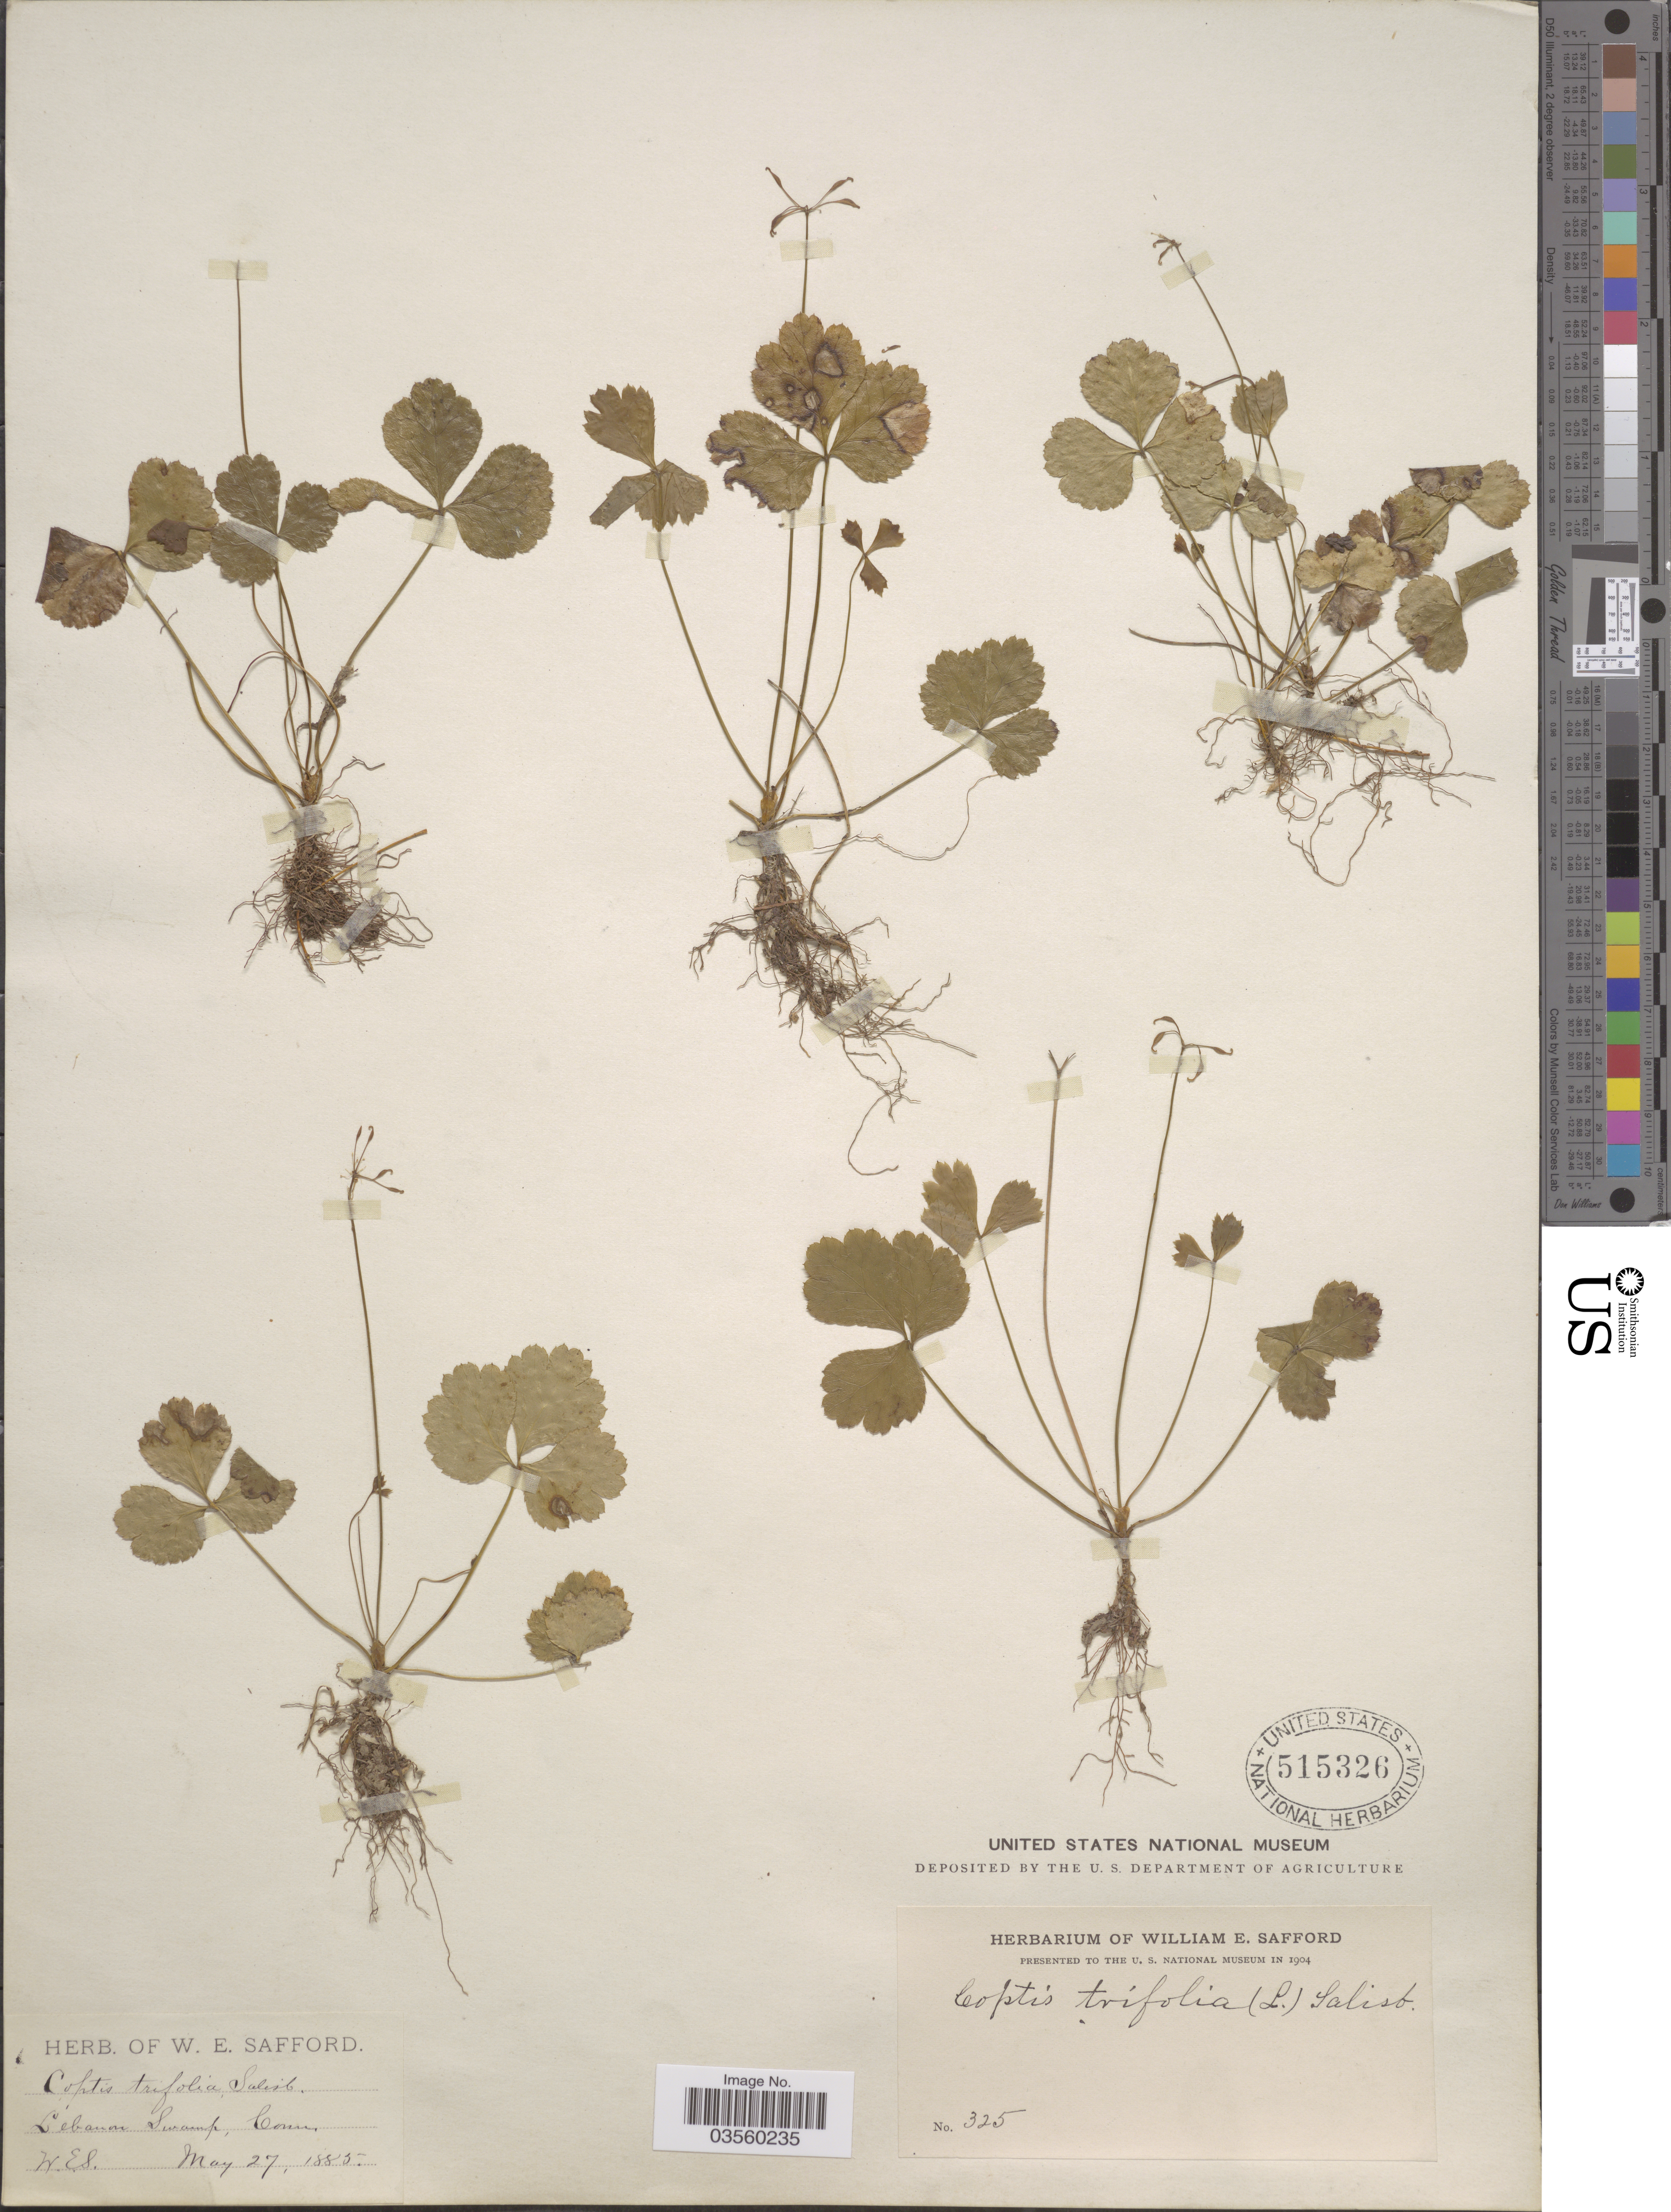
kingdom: Plantae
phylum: Tracheophyta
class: Magnoliopsida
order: Ranunculales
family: Ranunculaceae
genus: Coptis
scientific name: Coptis trifolia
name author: (L.) Salisb.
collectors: W. E. Safford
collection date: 1885-05-27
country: United States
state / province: Connecticut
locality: Lebanon Swamp.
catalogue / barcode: US 515326